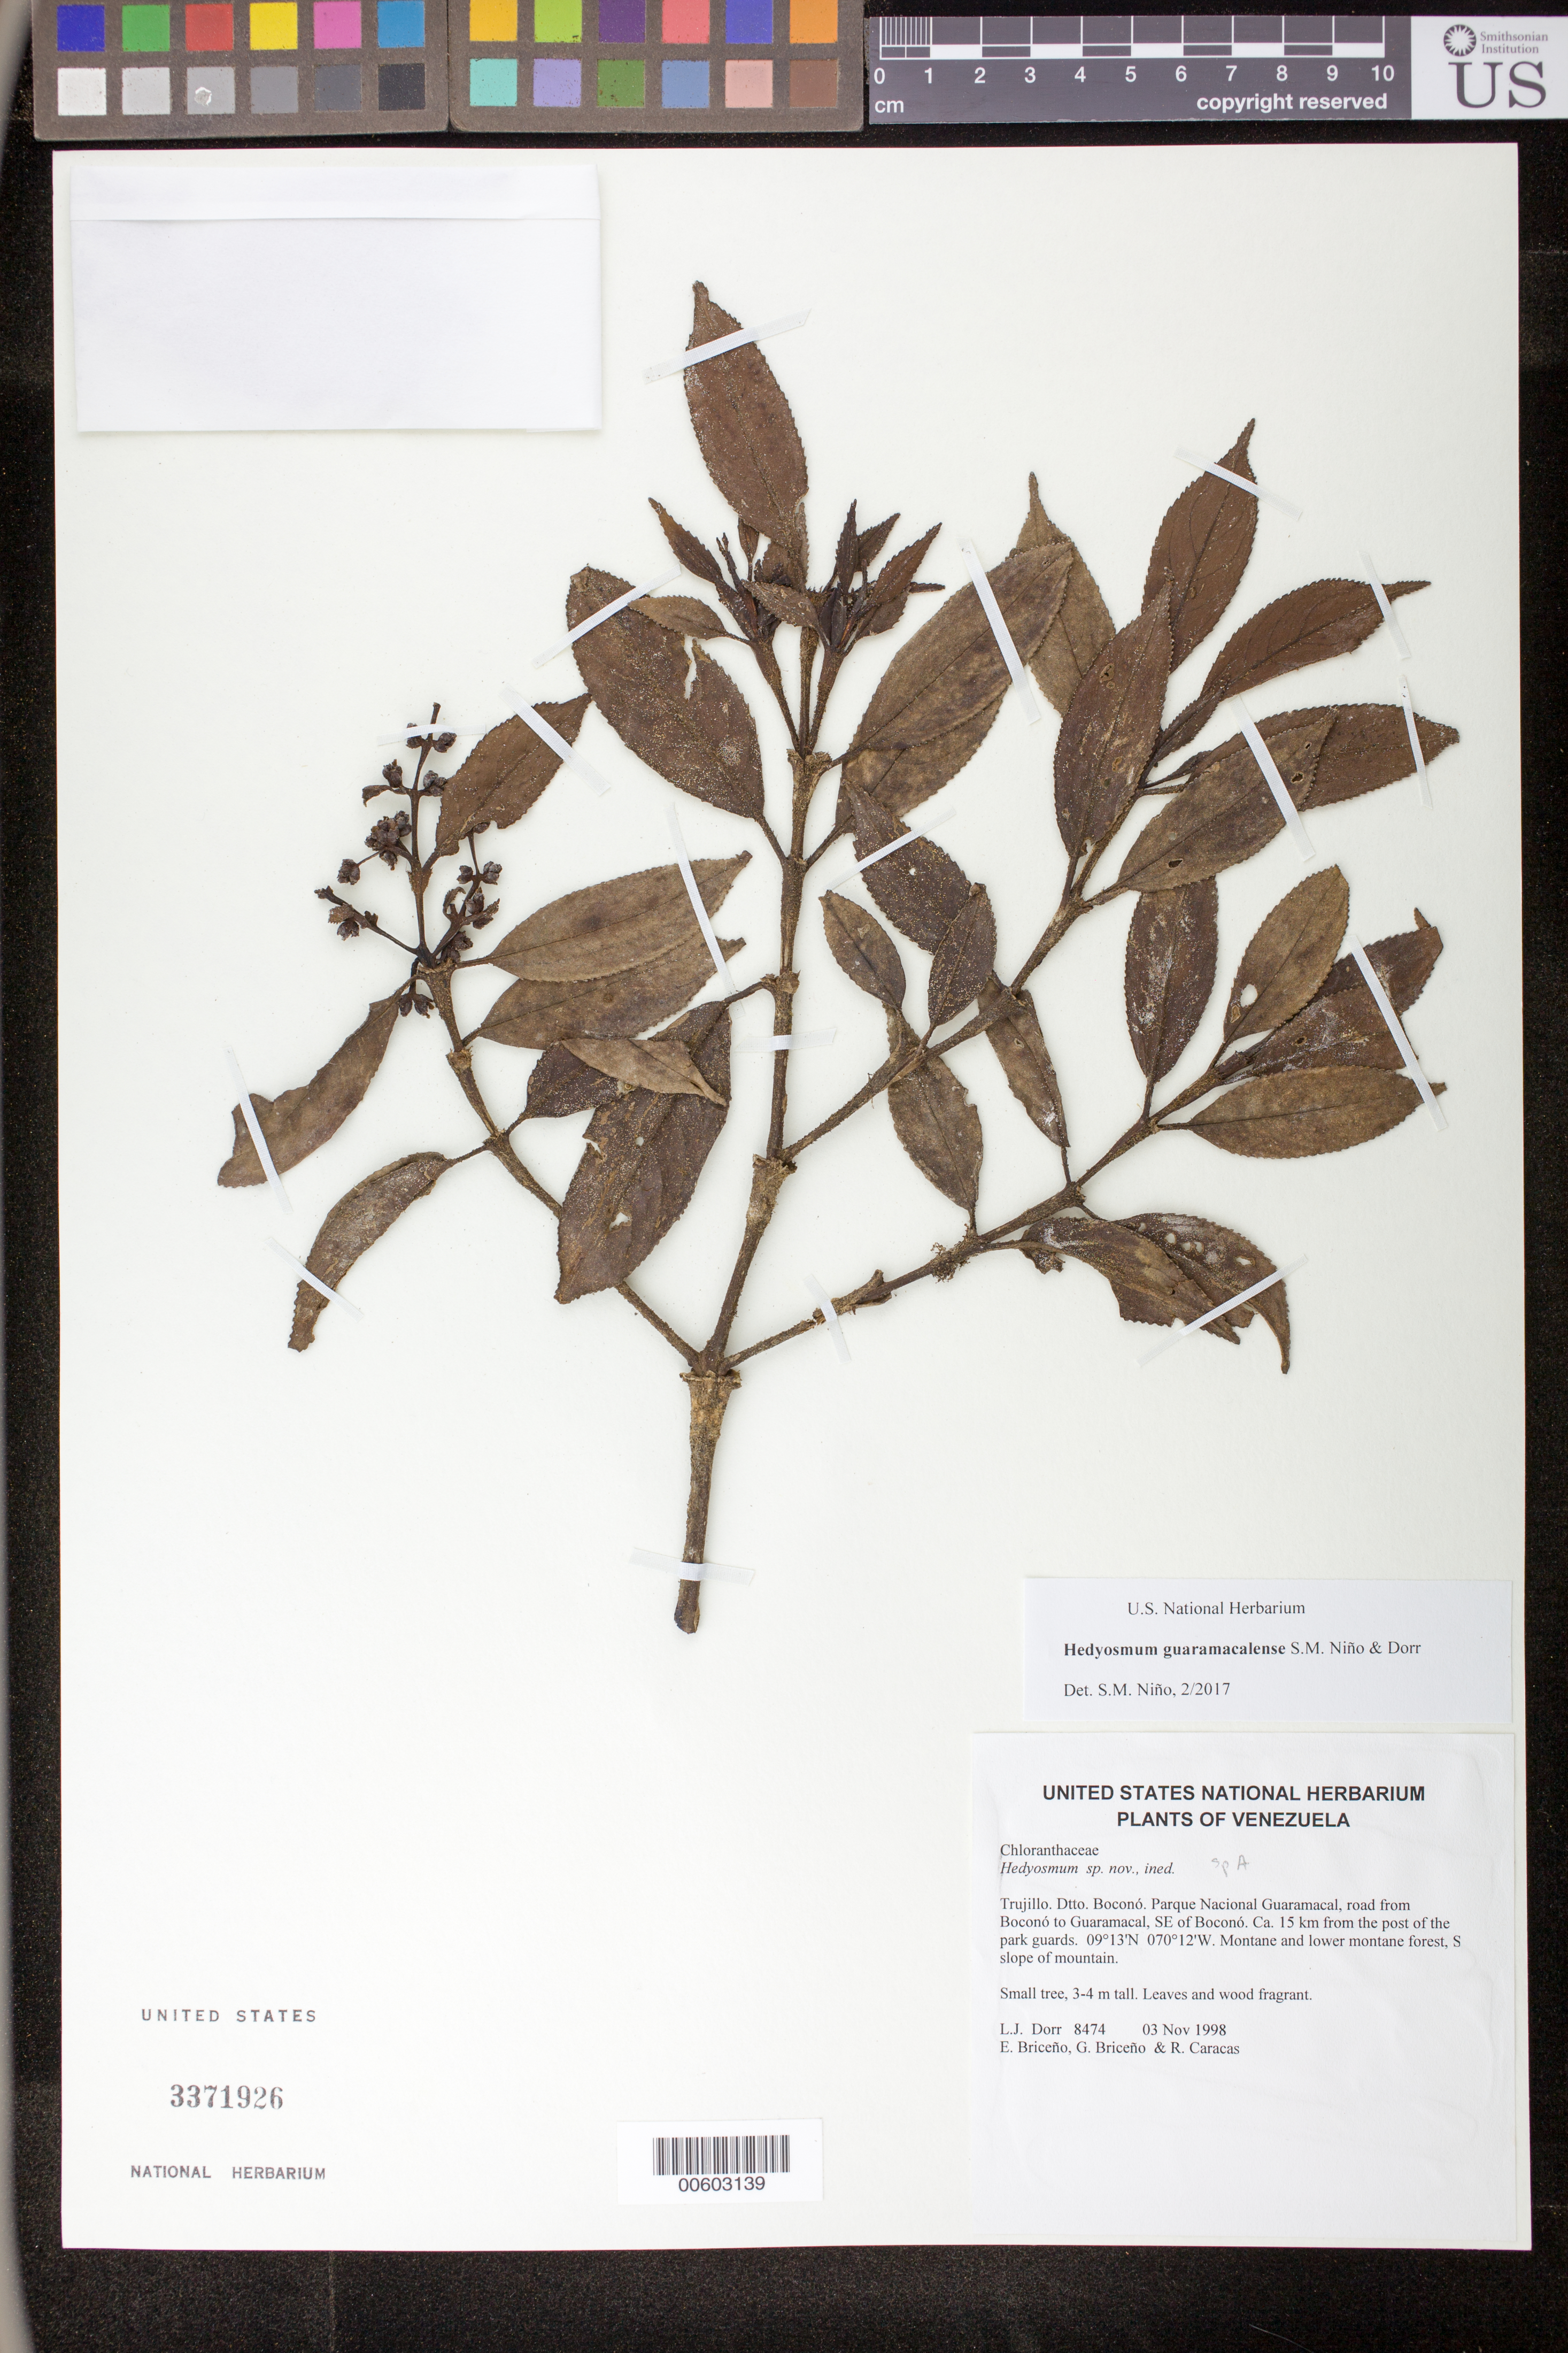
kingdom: Plantae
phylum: Tracheophyta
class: Magnoliopsida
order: Chloranthales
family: Chloranthaceae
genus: Hedyosmum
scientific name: Hedyosmum guaramacalense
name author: S.M. Niño & Dorr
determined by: Niño, S. M., (PORT), BioCentro-UNELLEZ (VENEZUELA)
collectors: L. J. Dorr, E. Briceño, G. Briceño & R. Caracas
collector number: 8474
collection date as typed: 03 Nov 1998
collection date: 1998-11-03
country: Venezuela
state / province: Trujillo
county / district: Boconó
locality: Parque Nacional Guaramacal, road from Boconó to Guaramacal, SE of Boconó, ca. 15 km from the post of the park guards.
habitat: Montane and lower montane forest, S slope of mountain.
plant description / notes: PORT, TEX, US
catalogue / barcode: US 3371926